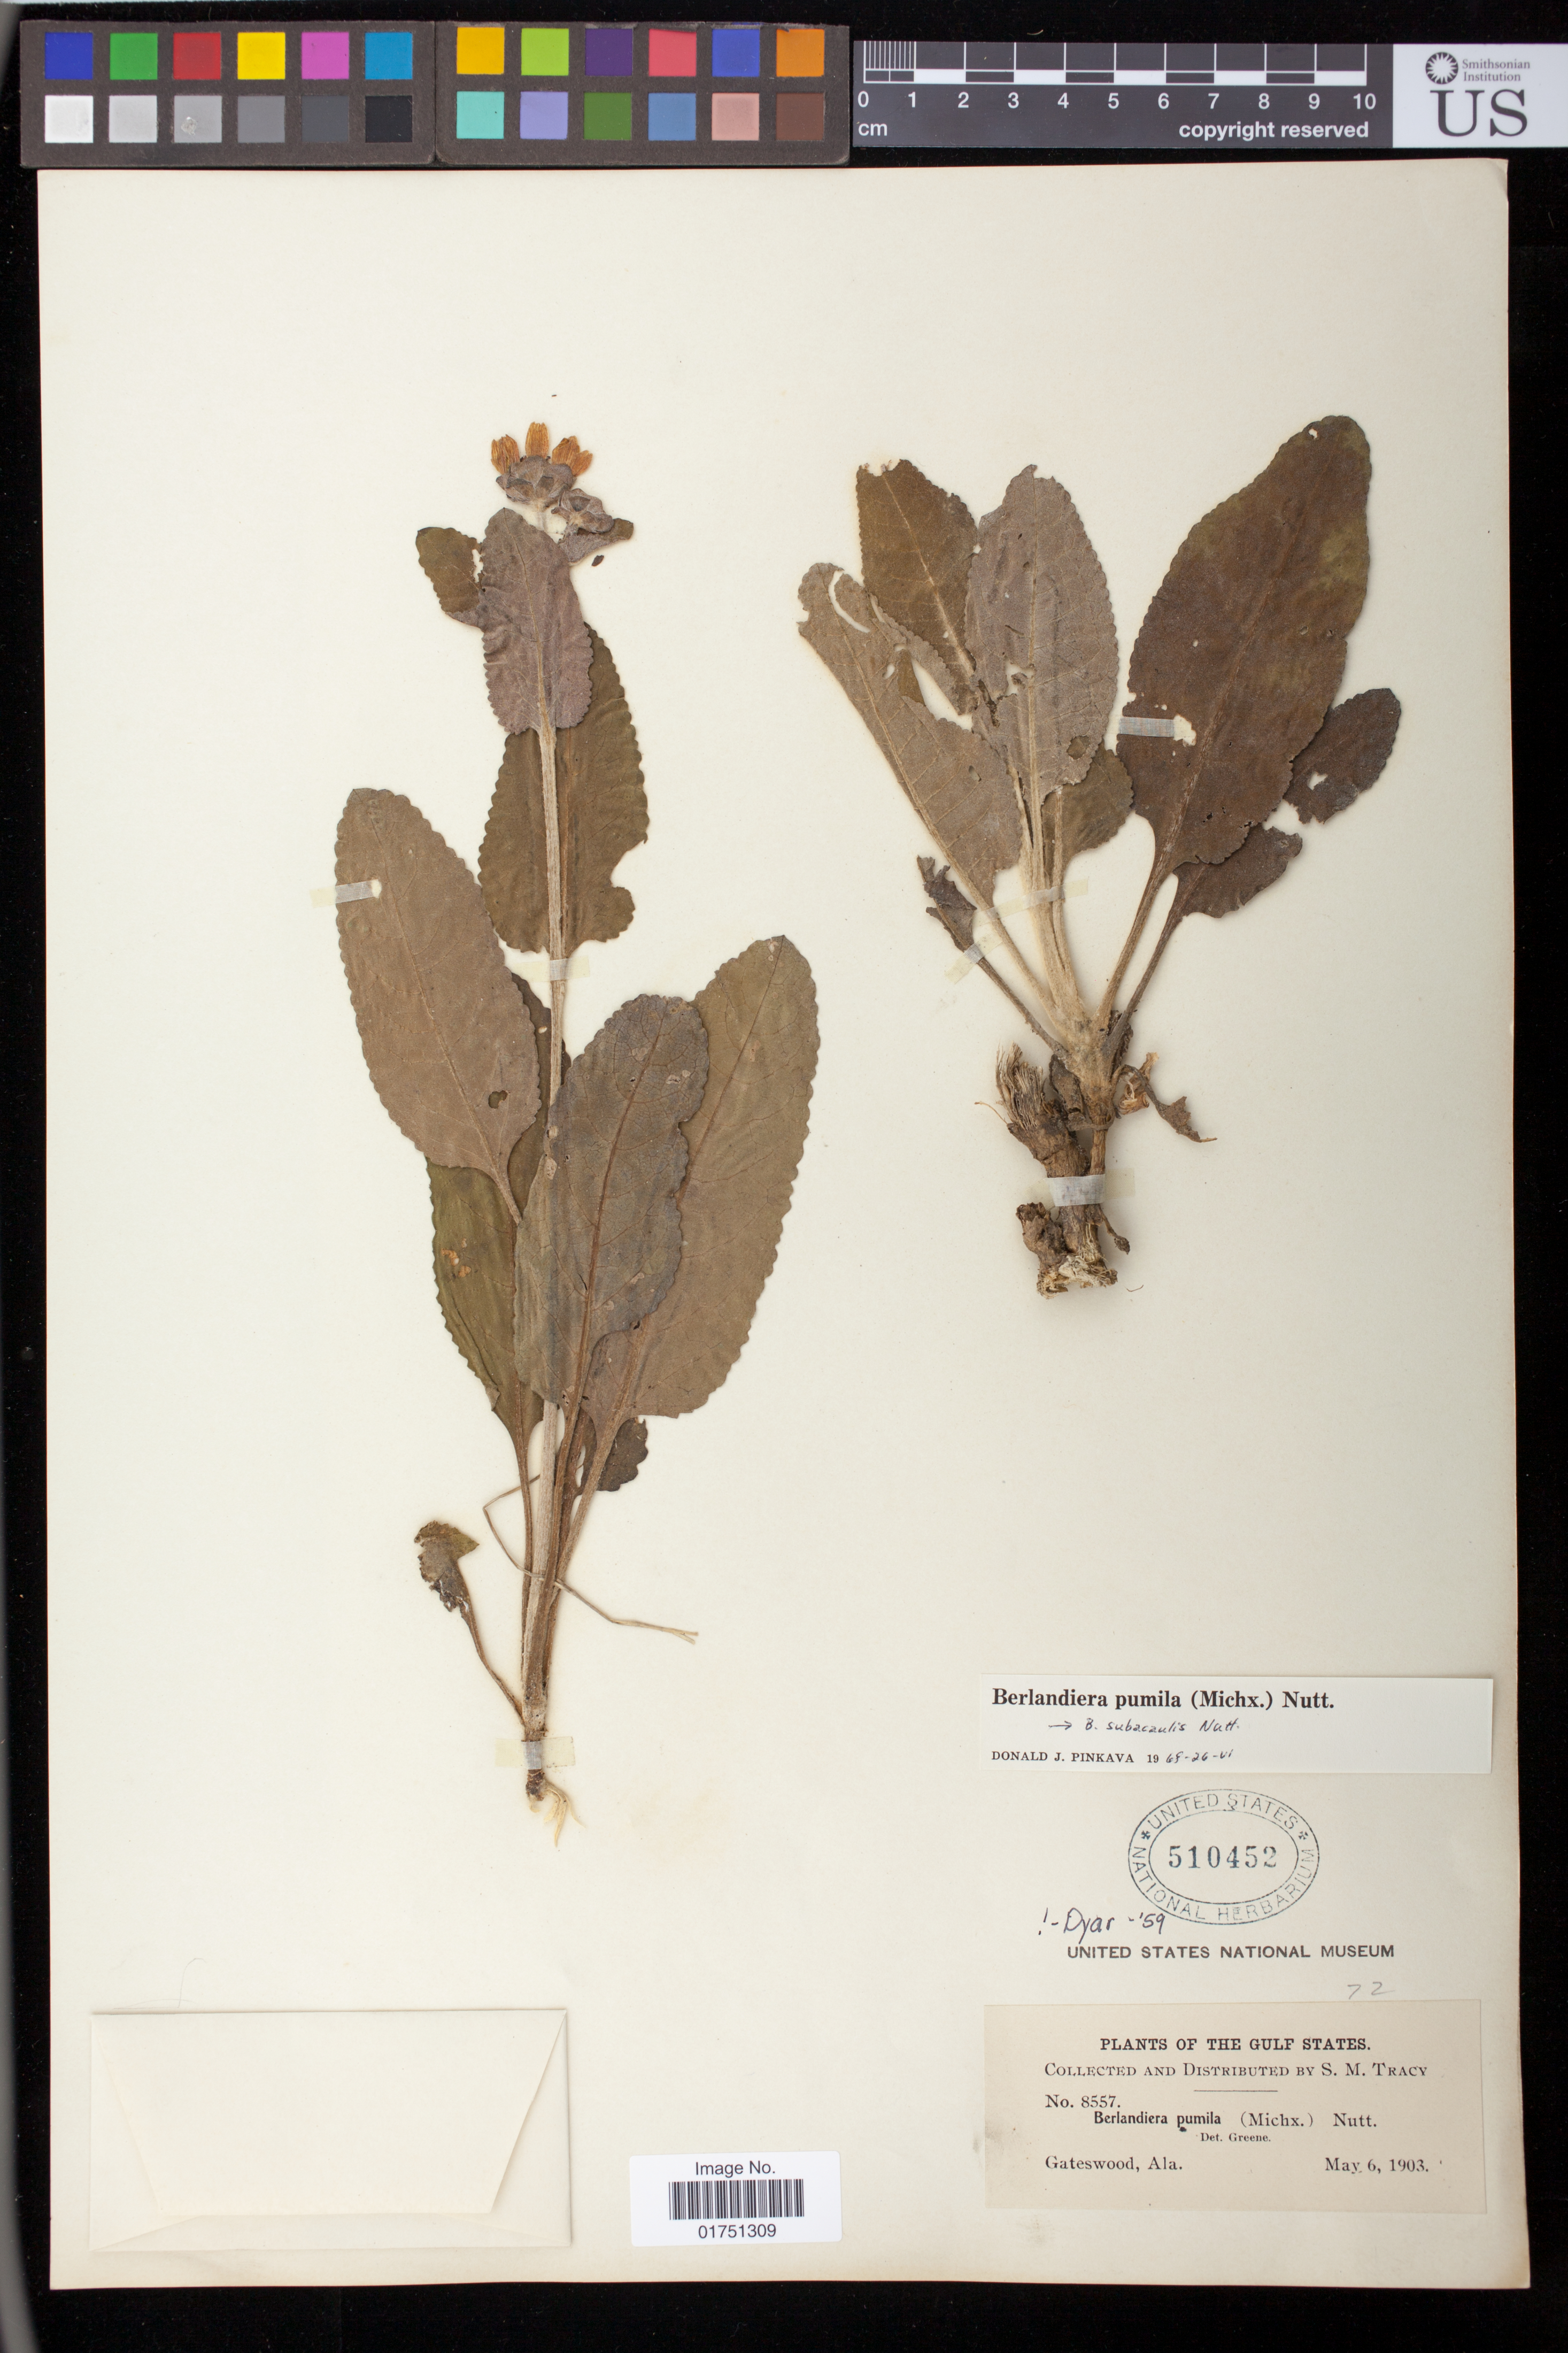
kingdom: Plantae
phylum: Tracheophyta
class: Magnoliopsida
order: Asterales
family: Asteraceae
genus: Berlandiera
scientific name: Berlandiera pumila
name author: (Michx.) Nutt.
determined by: Pinkava, Donald J.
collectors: S. M. Tracy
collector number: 8557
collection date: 1903-05-06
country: United States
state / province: Alabama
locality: Gulf states.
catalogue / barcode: US 510452